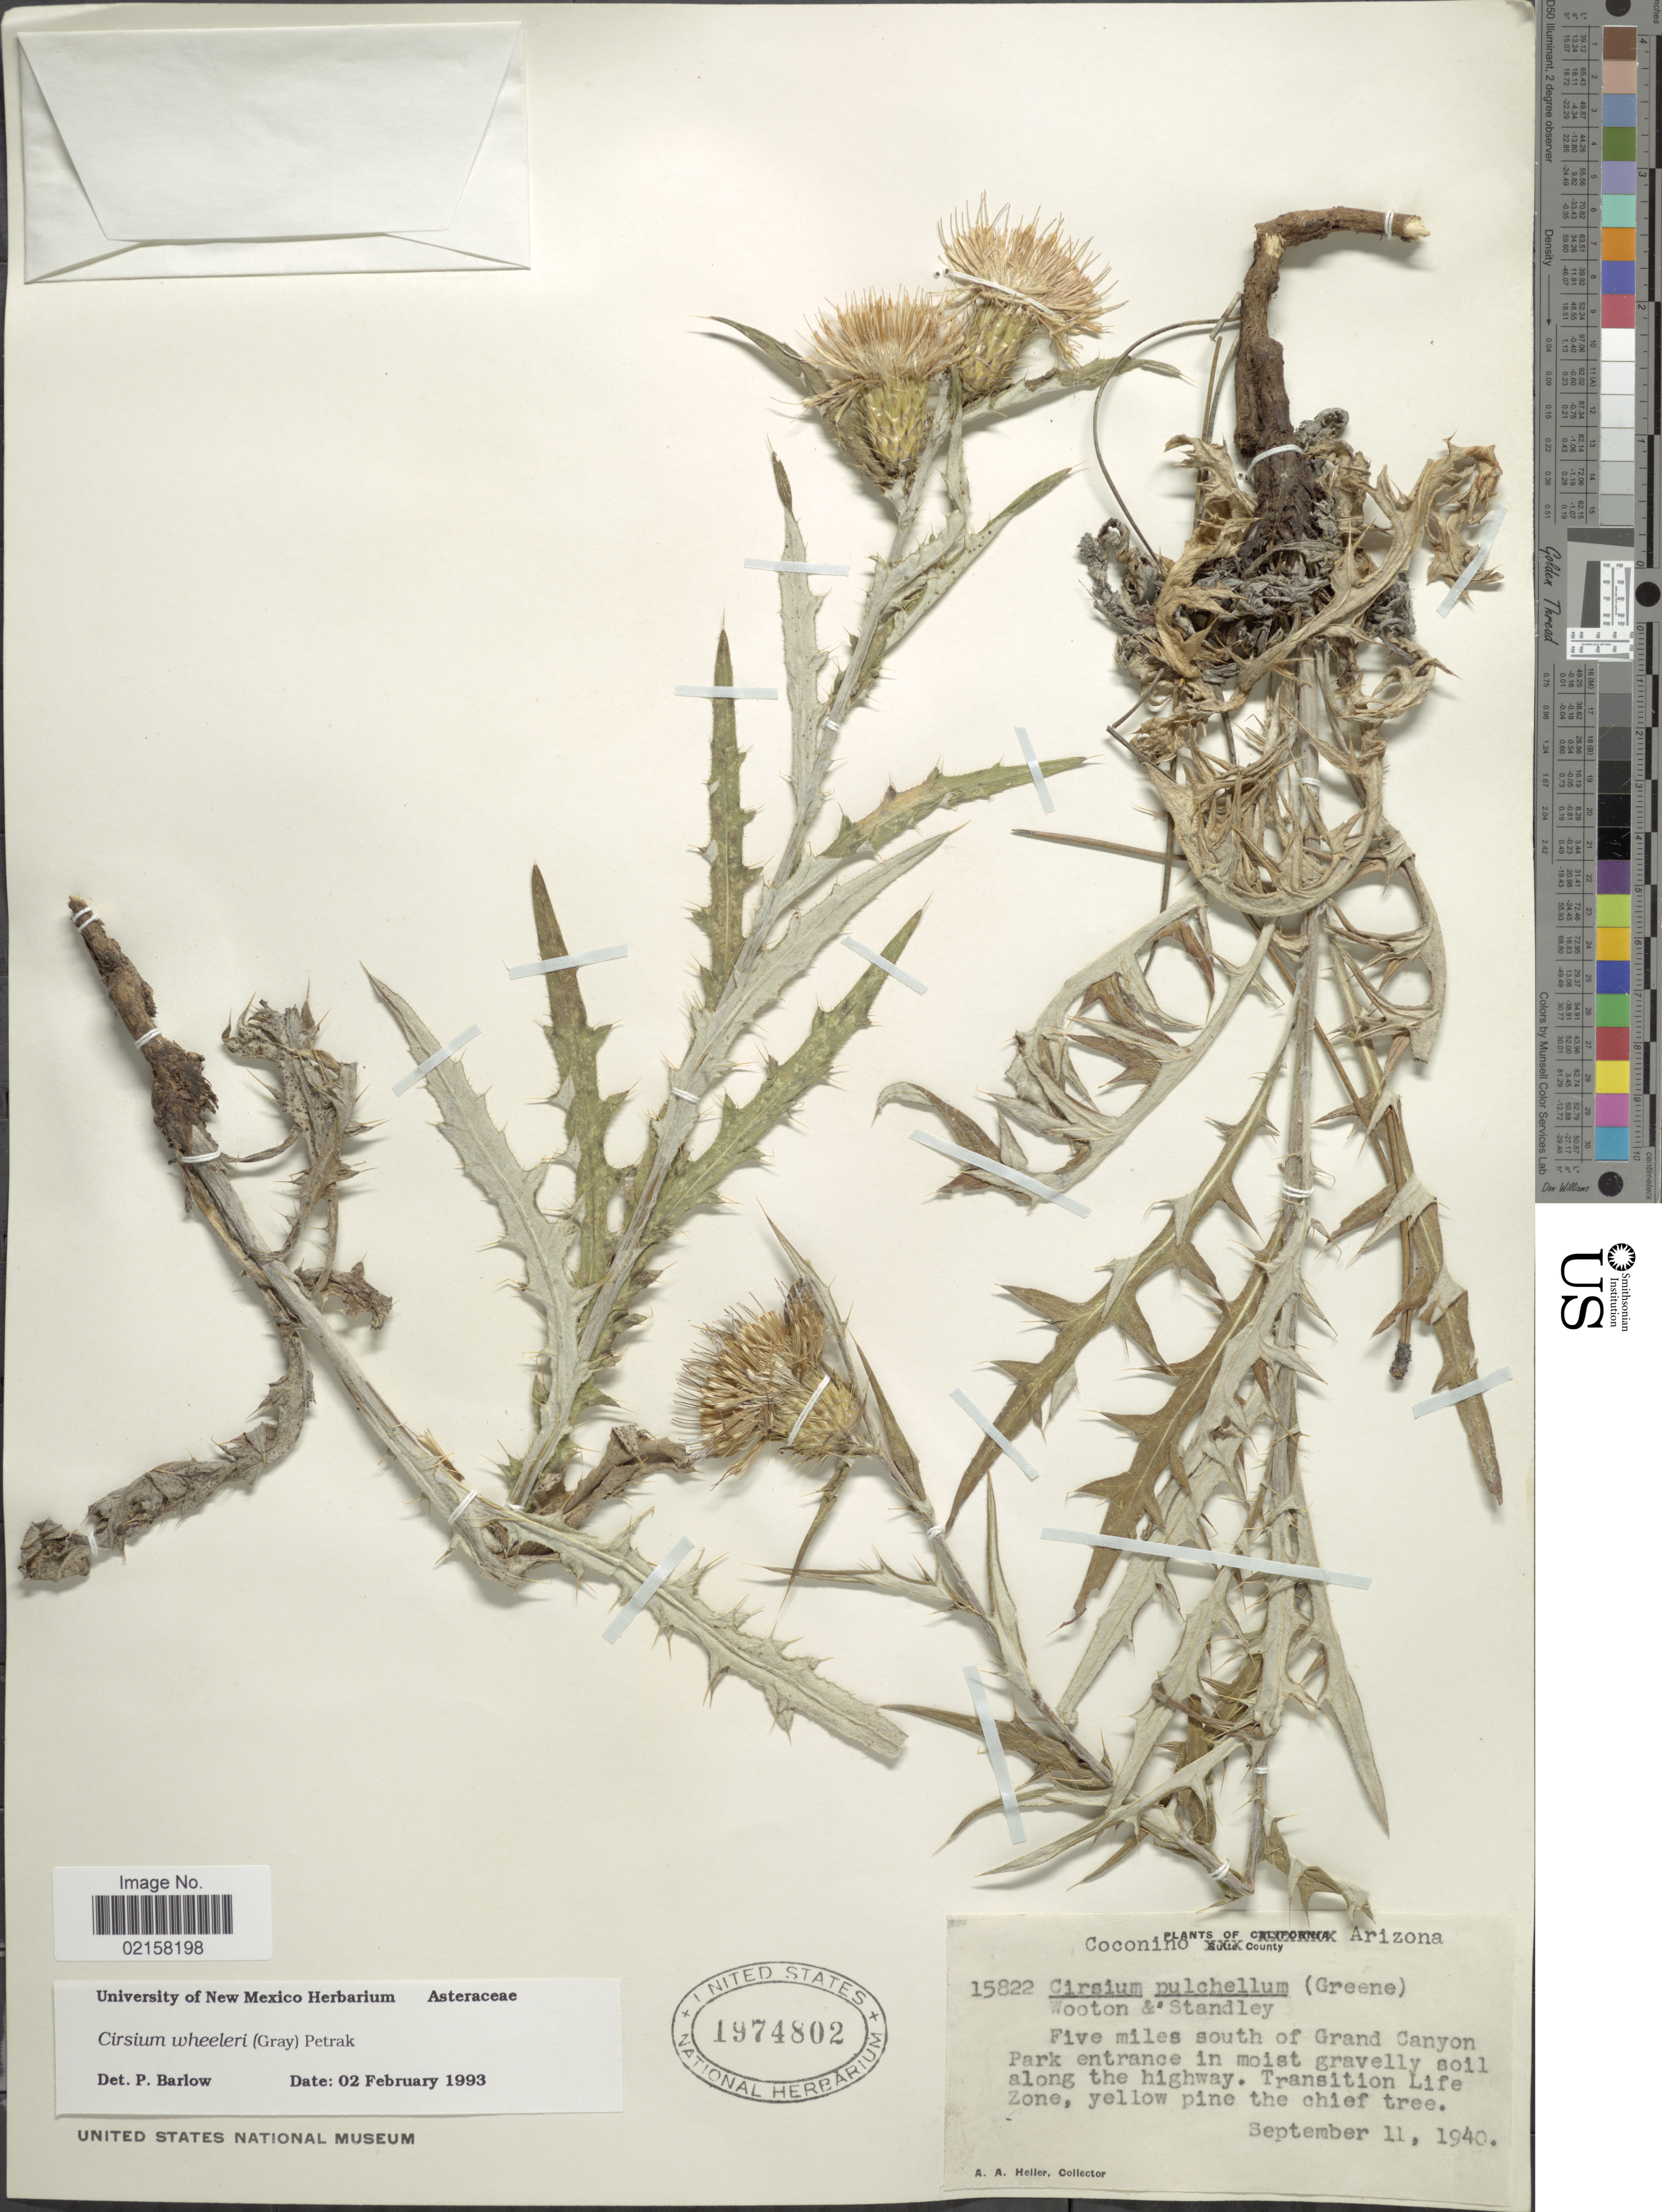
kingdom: Plantae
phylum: Tracheophyta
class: Magnoliopsida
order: Asterales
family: Asteraceae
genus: Cirsium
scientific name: Cirsium wheeleri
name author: (A. Gray) Petr.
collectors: A. A. Heller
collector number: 15822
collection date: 1940-09-11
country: United States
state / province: Arizona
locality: Coconino County, five miles south of Grand Canyon Park entrance along the highway, Transition Life Zone.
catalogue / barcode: US 1974802